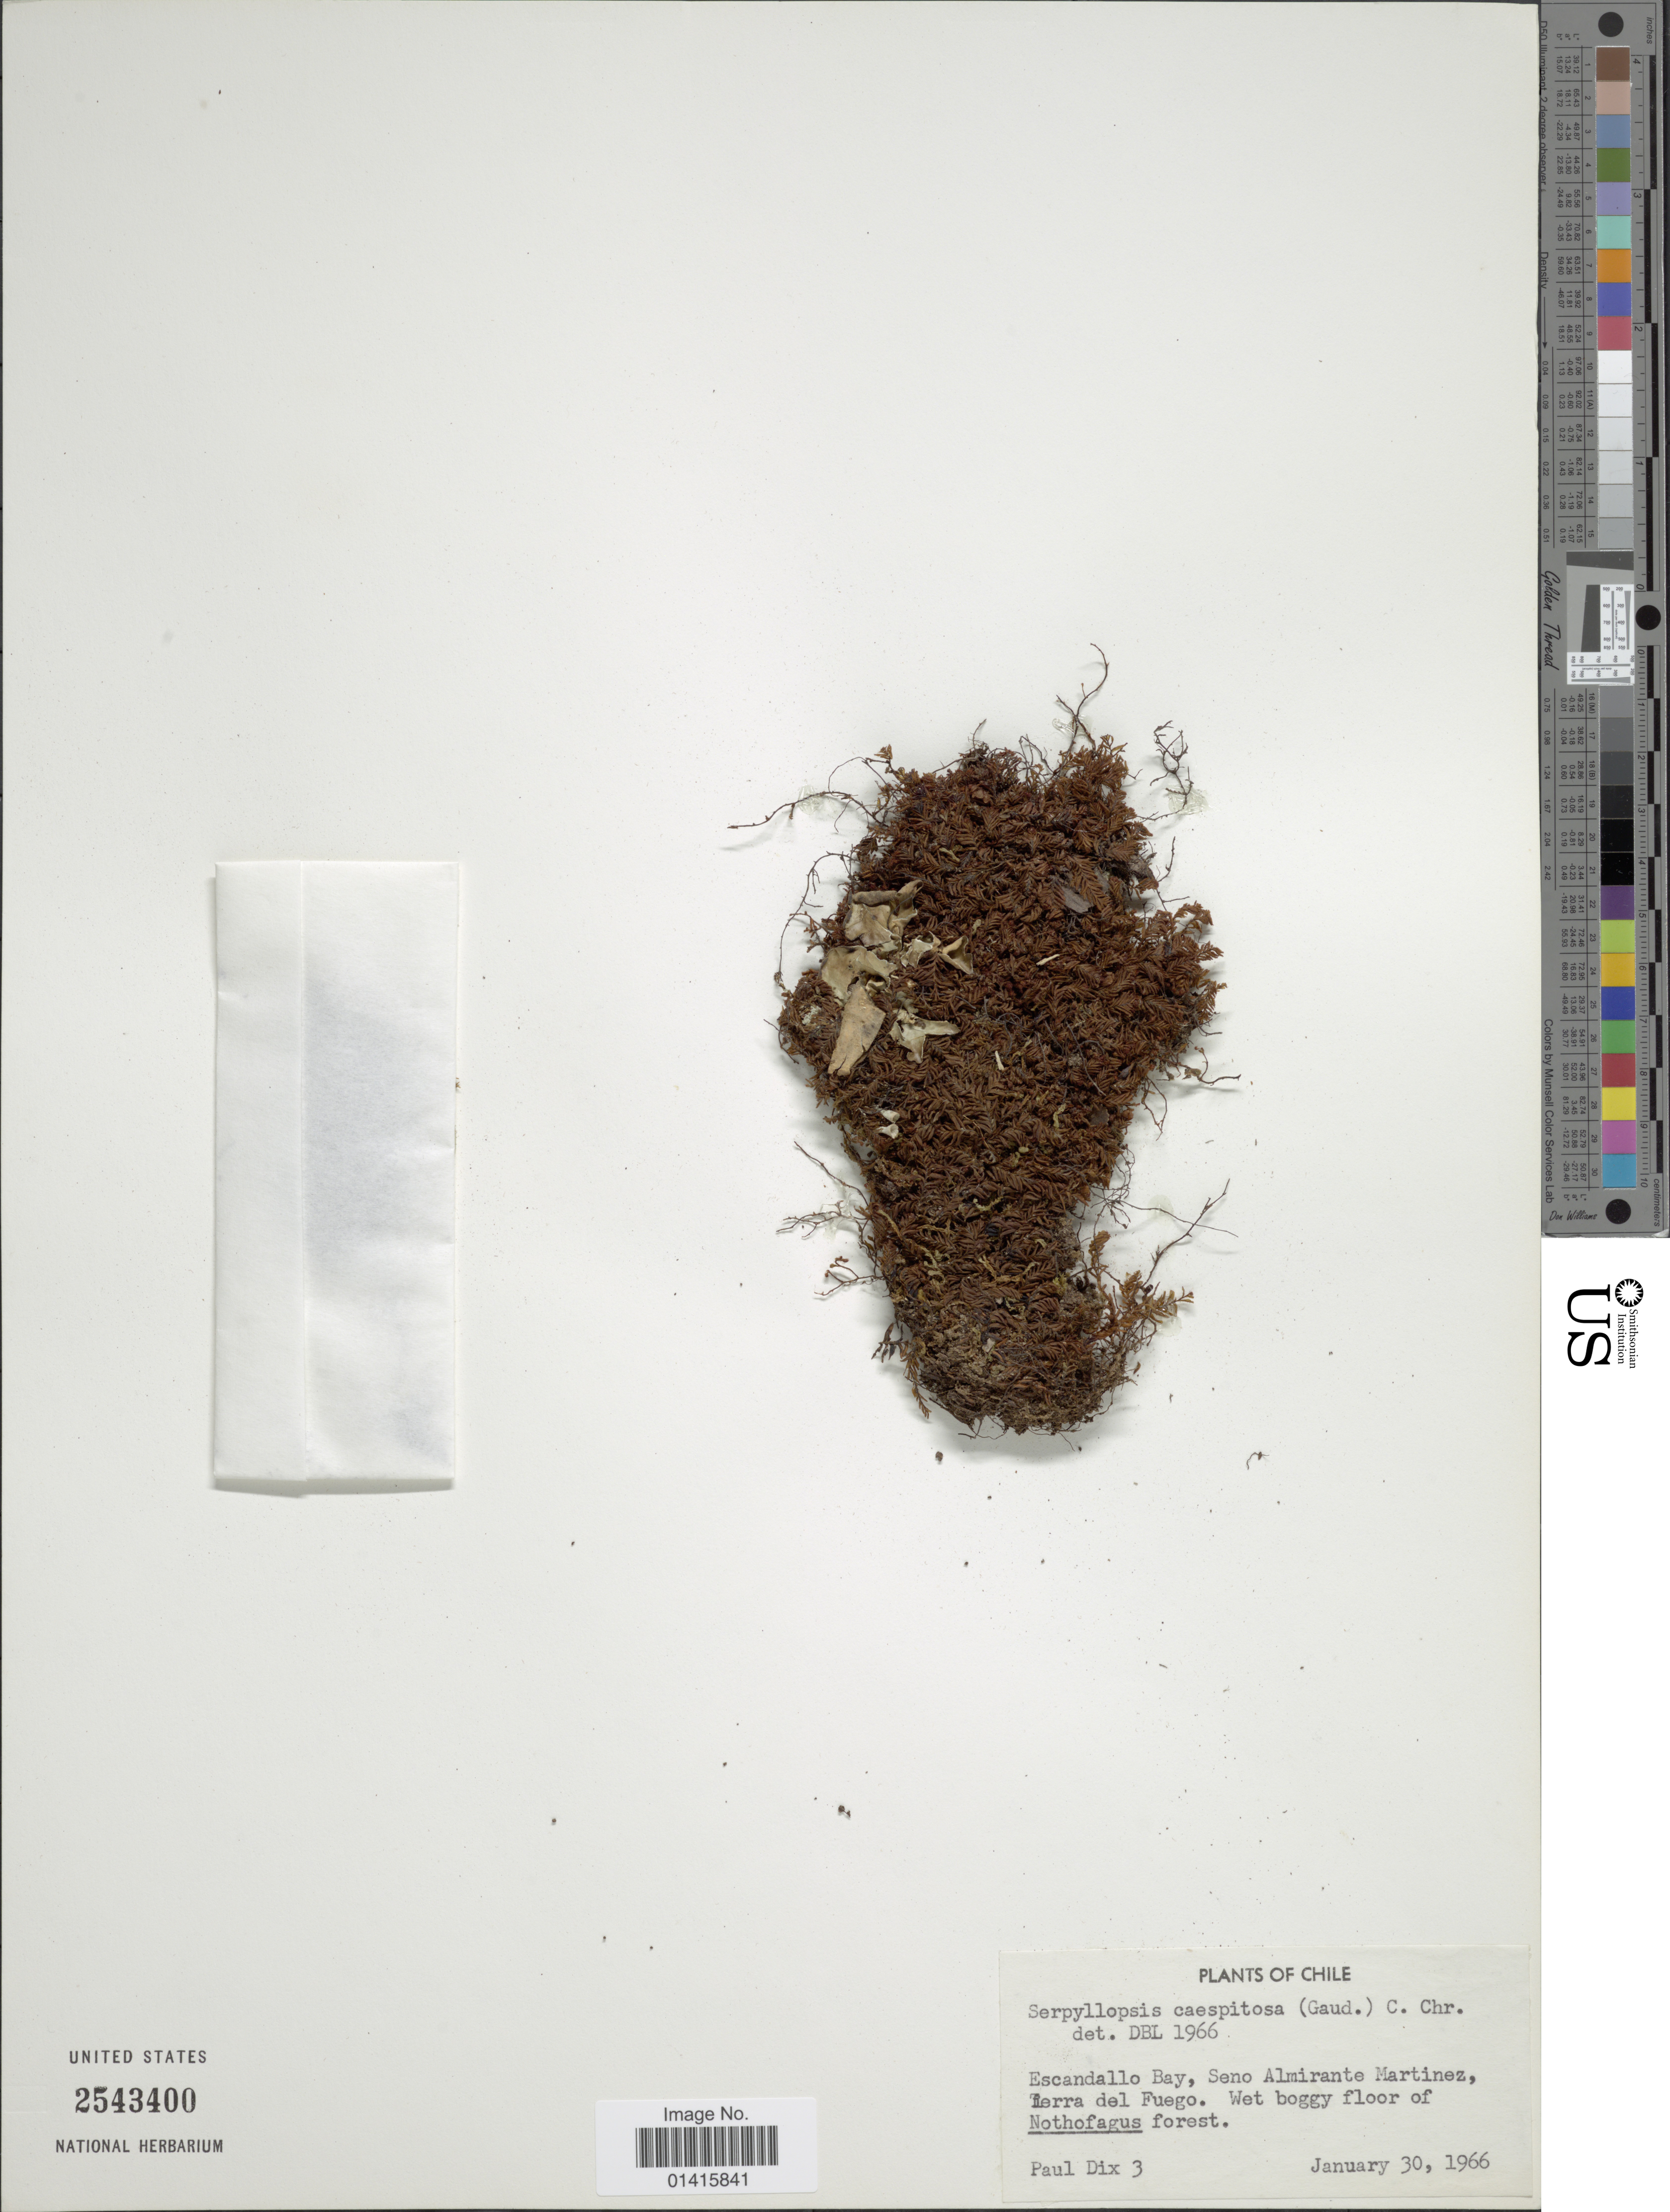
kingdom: Plantae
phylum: Tracheophyta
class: Polypodiopsida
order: Hymenophyllales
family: Hymenophyllaceae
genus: Hymenophyllum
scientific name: Hymenophyllum caespitosum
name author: Gaudich.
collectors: P. Dix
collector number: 3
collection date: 1966-01-30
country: Chile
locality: Escandallo Bay, Seno Almirante Martinez, Serra del Fuego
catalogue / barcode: US 2543400